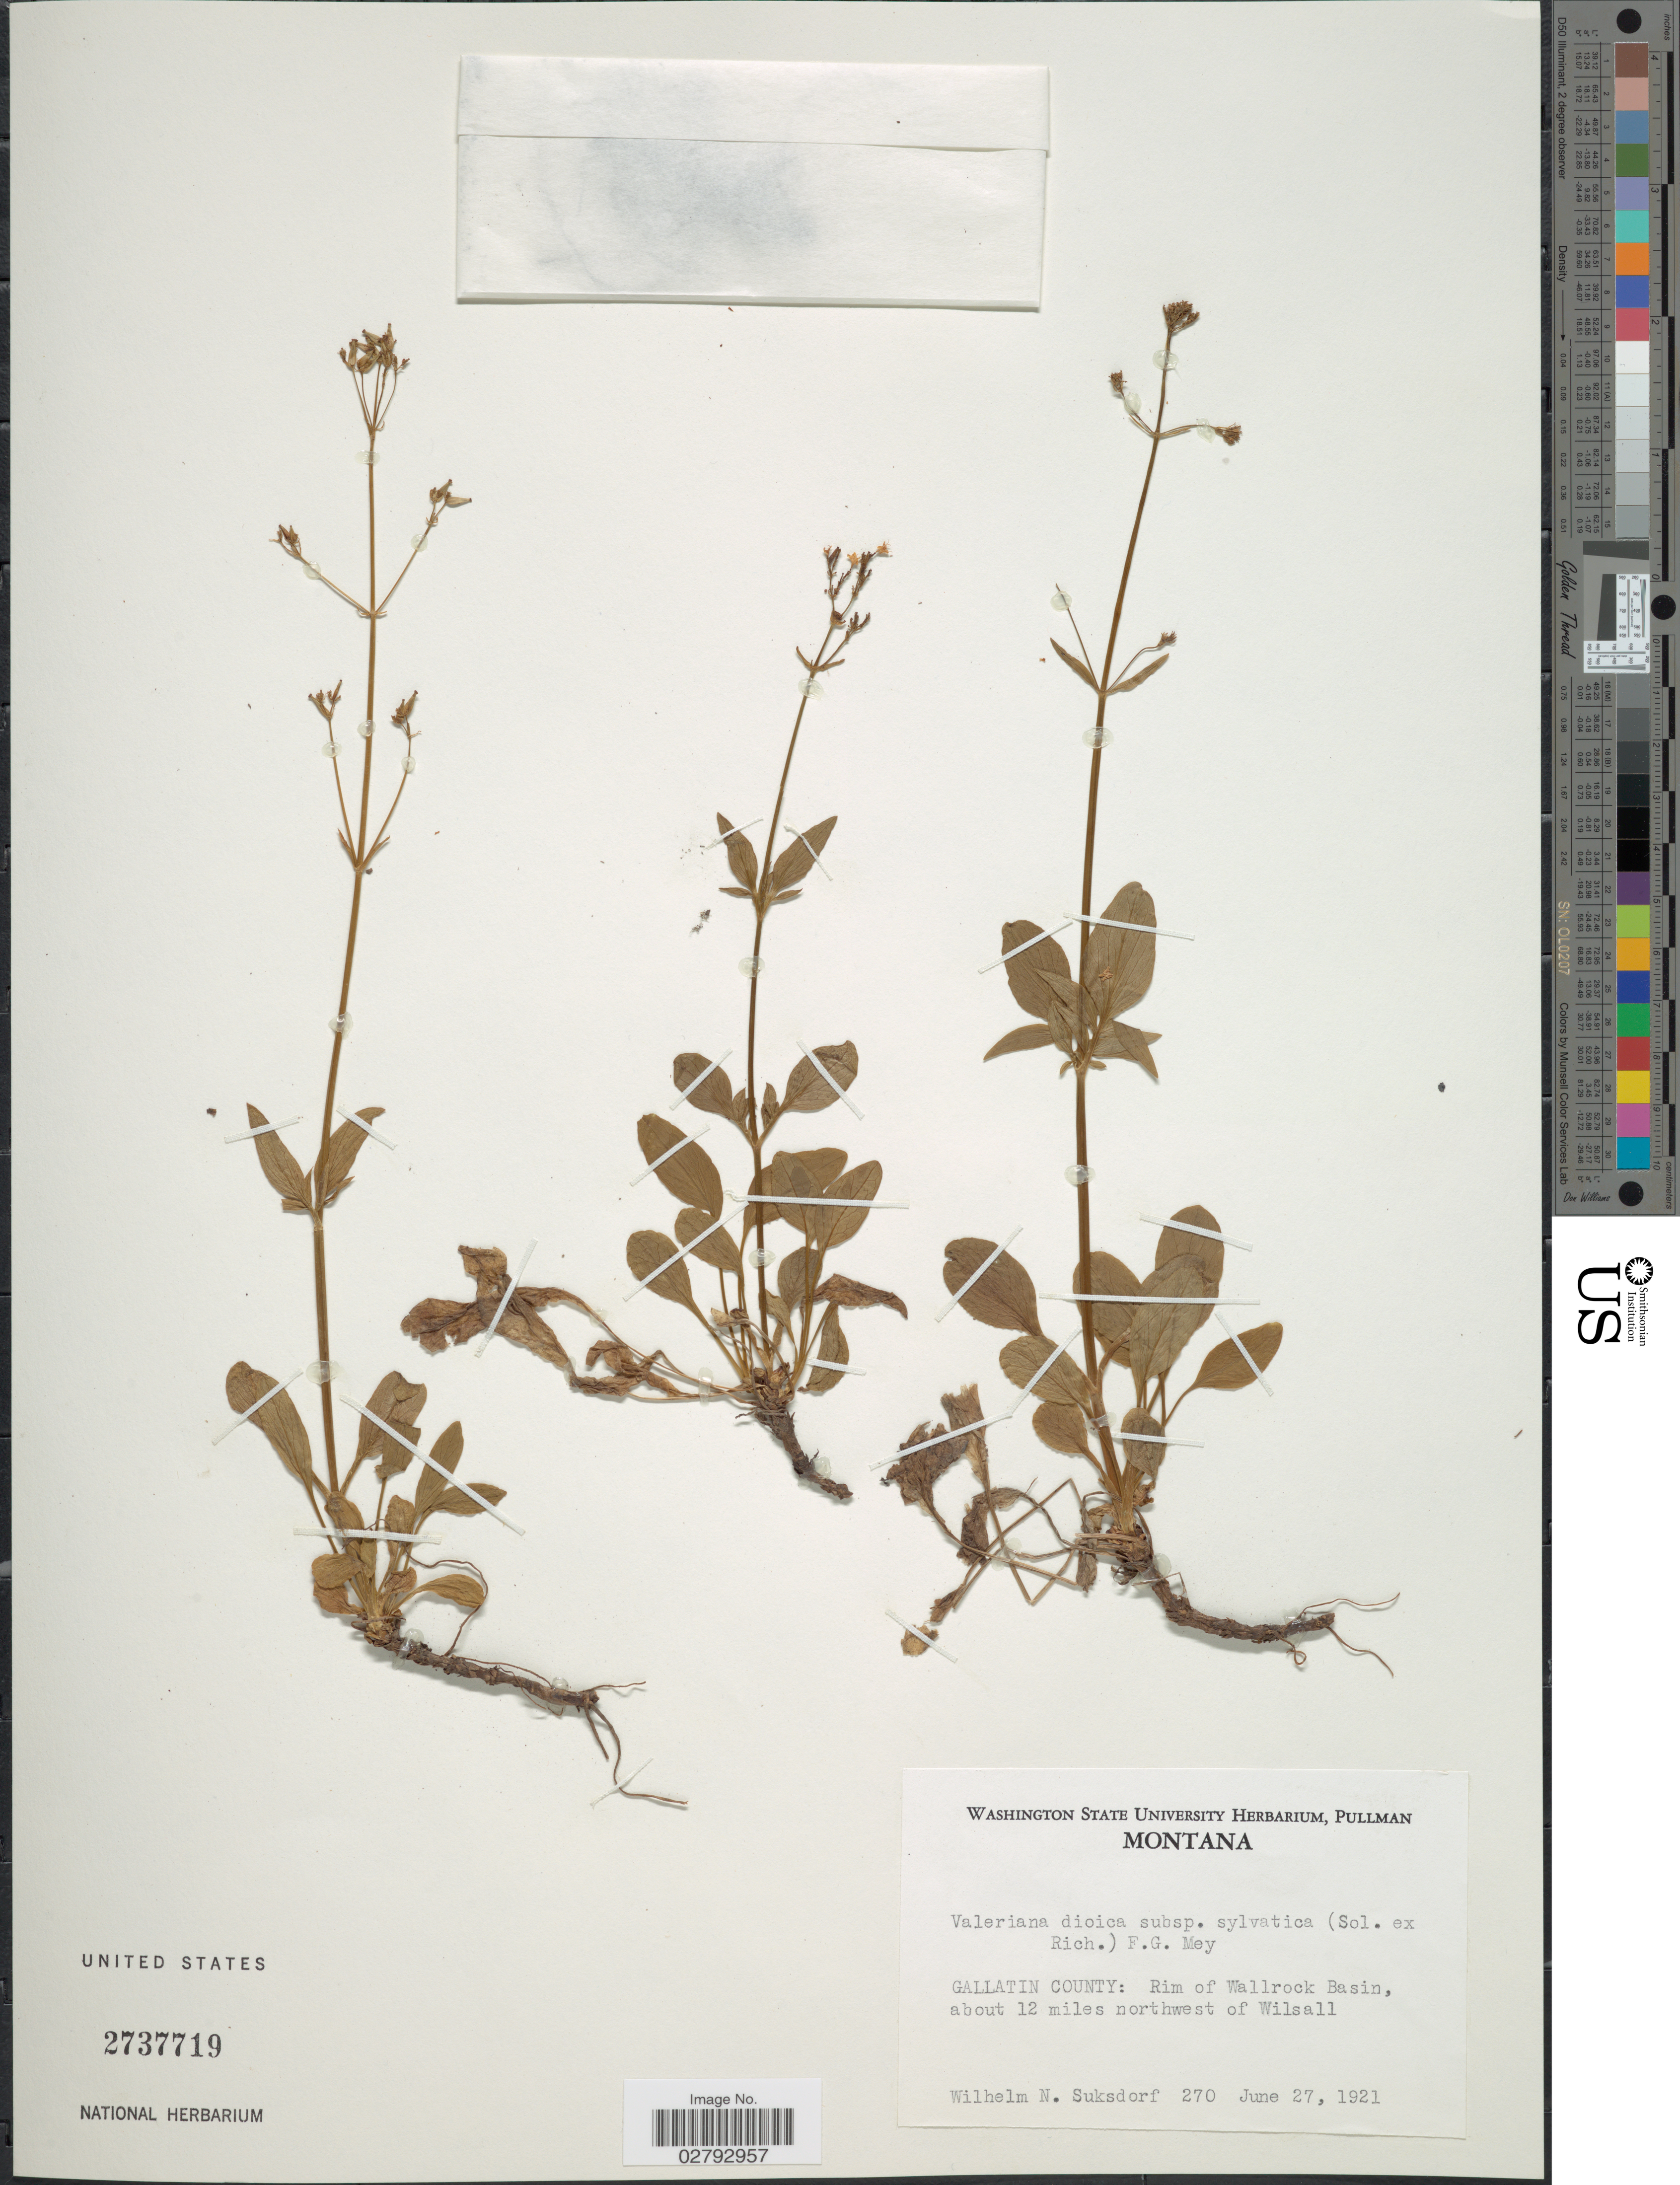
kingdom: Plantae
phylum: Tracheophyta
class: Magnoliopsida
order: Dipsacales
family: Caprifoliaceae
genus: Valeriana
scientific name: Valeriana dioica subsp. sylvatica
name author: (Sol. ex Richardson) F.G. Mey.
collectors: W. N. Suksdorf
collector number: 270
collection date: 1921-06-27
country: United States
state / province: Montana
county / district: Gallatin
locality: Rim of Wallrock Basin, about 12 miles northwest of Wilsall.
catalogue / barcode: US 2737719